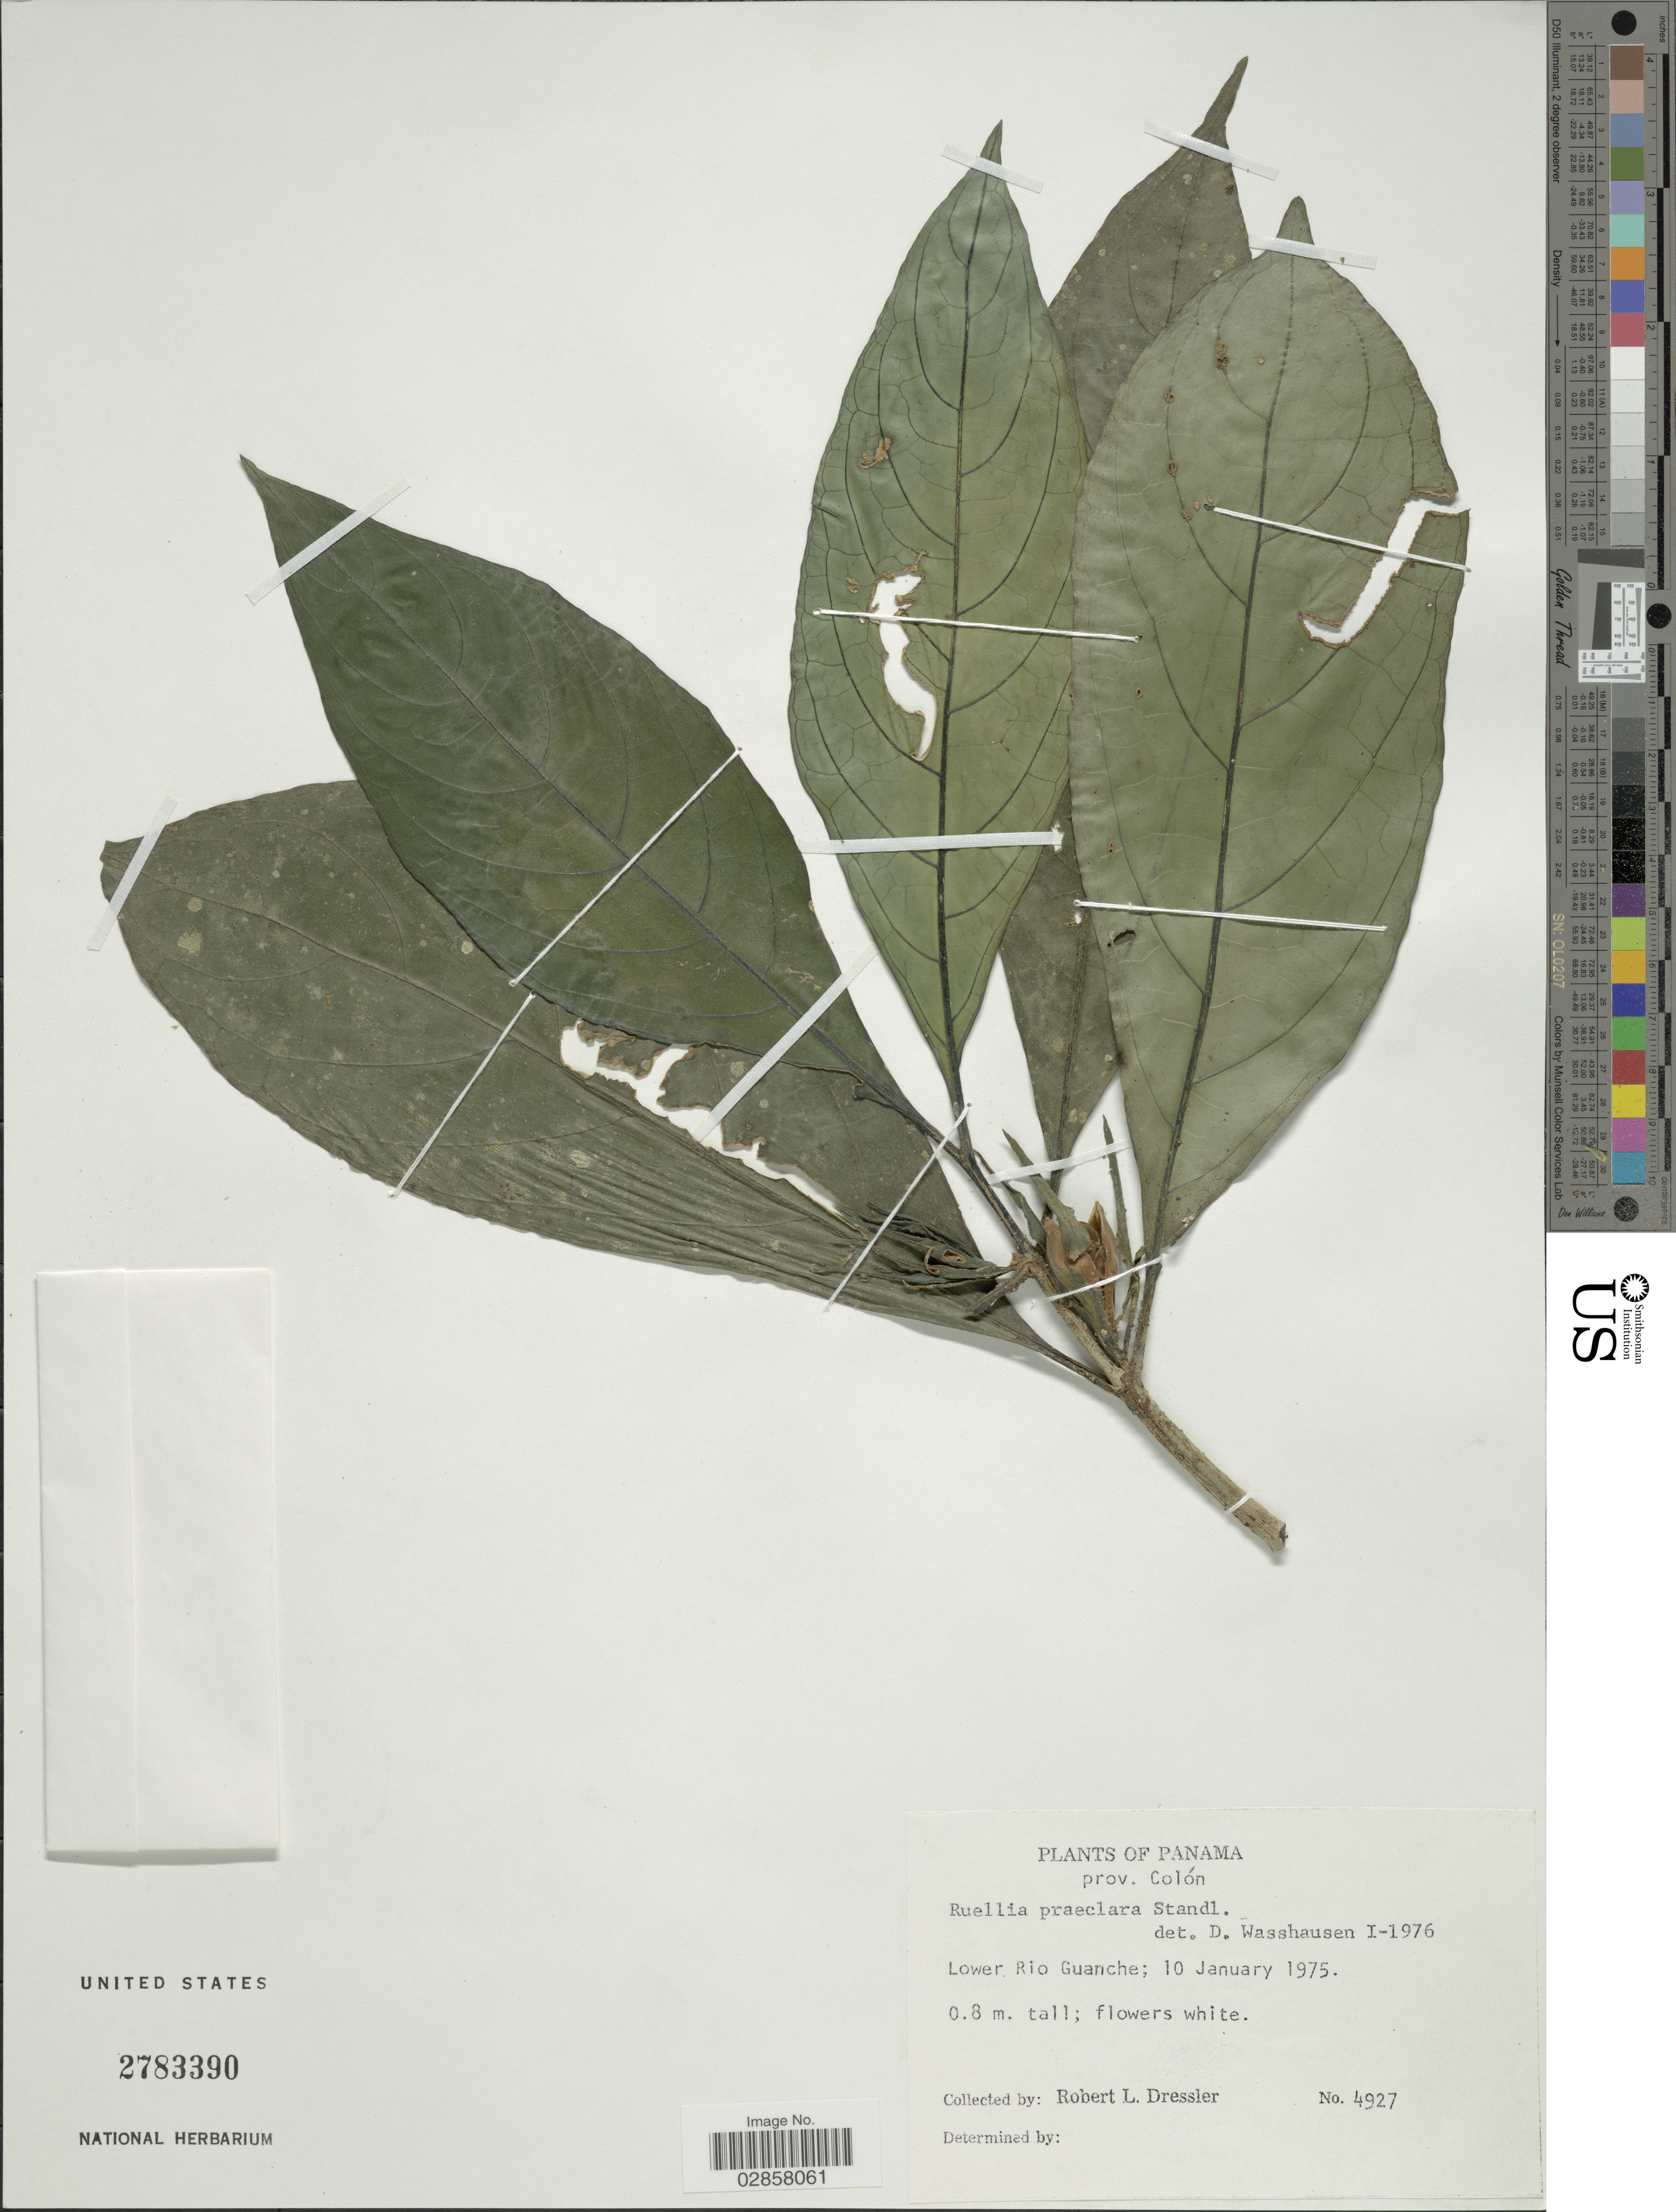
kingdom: Plantae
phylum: Tracheophyta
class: Magnoliopsida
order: Lamiales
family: Acanthaceae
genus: Ruellia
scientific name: Ruellia praeclara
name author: Standl.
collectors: R. Dressler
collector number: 4927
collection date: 1975-01-10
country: Panama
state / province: Colón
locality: Lower Rio Guanche.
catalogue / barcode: US 2783390